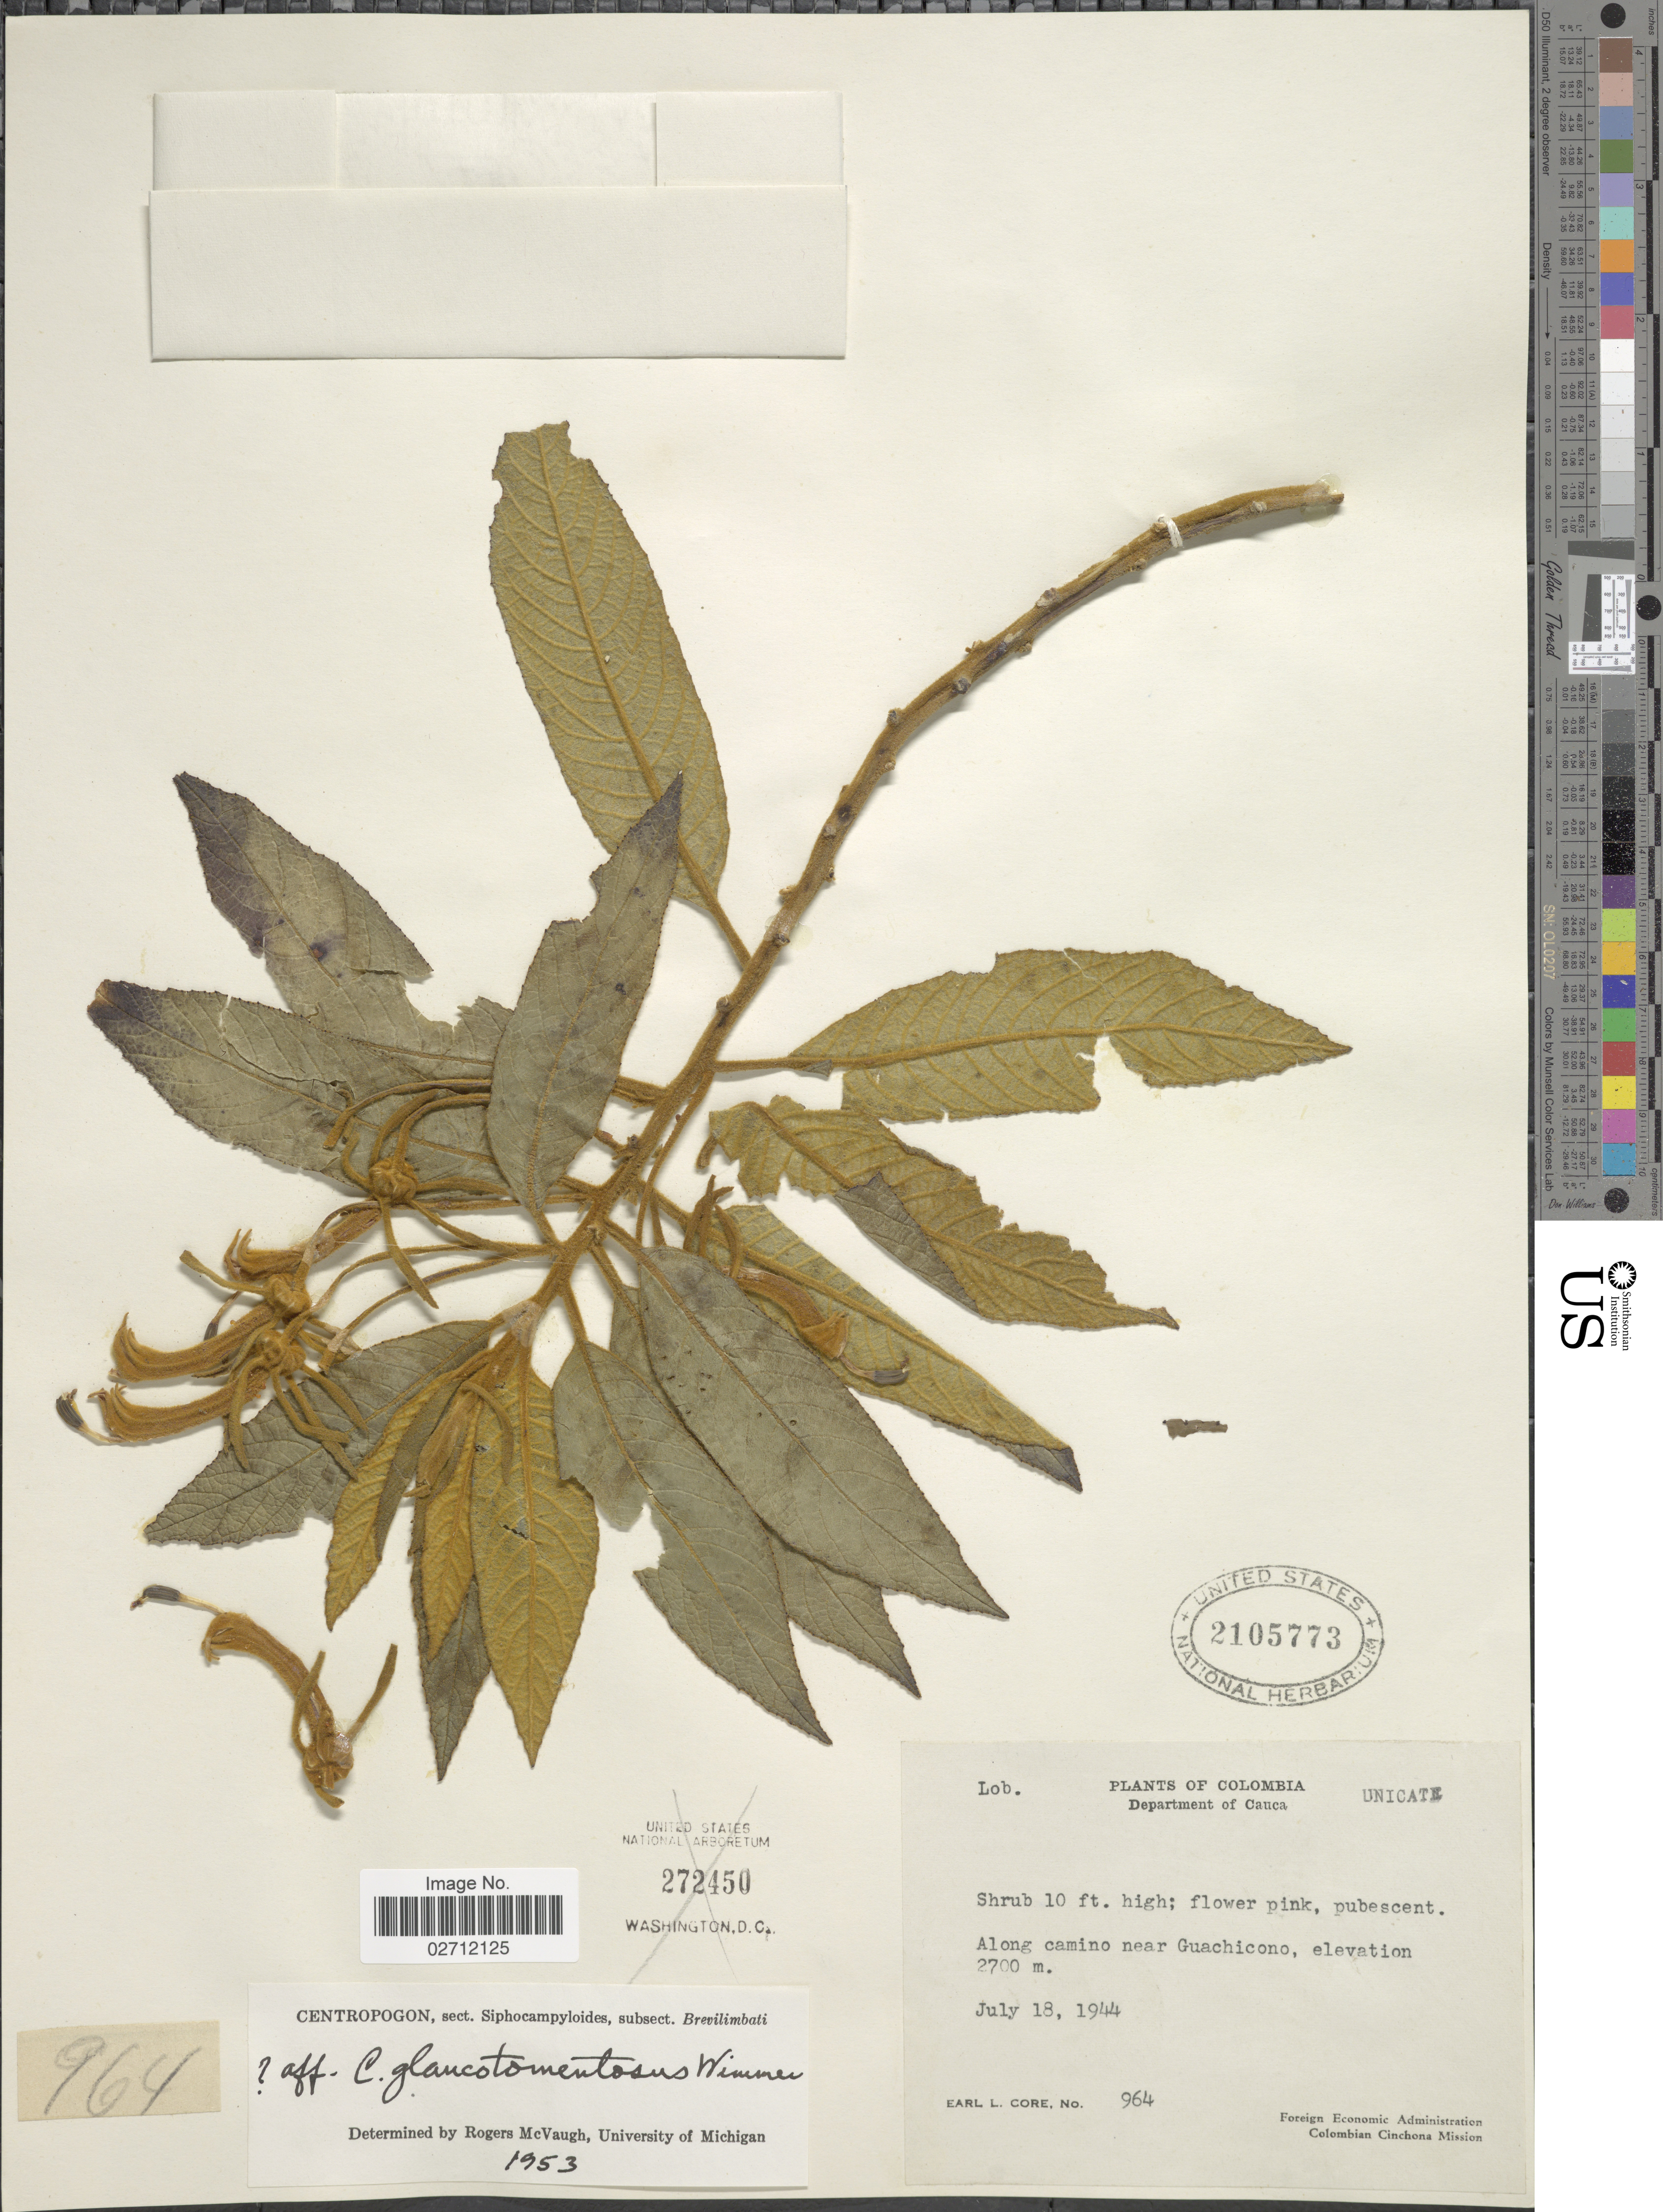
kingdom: Plantae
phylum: Tracheophyta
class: Magnoliopsida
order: Asterales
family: Campanulaceae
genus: Centropogon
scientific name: Centropogon glaucotomentosus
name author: E. Wimm.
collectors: E. L. Core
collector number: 964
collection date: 1944-07-18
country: Colombia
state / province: Cauca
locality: Along camino near Guachicono.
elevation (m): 2700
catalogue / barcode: US 2105773